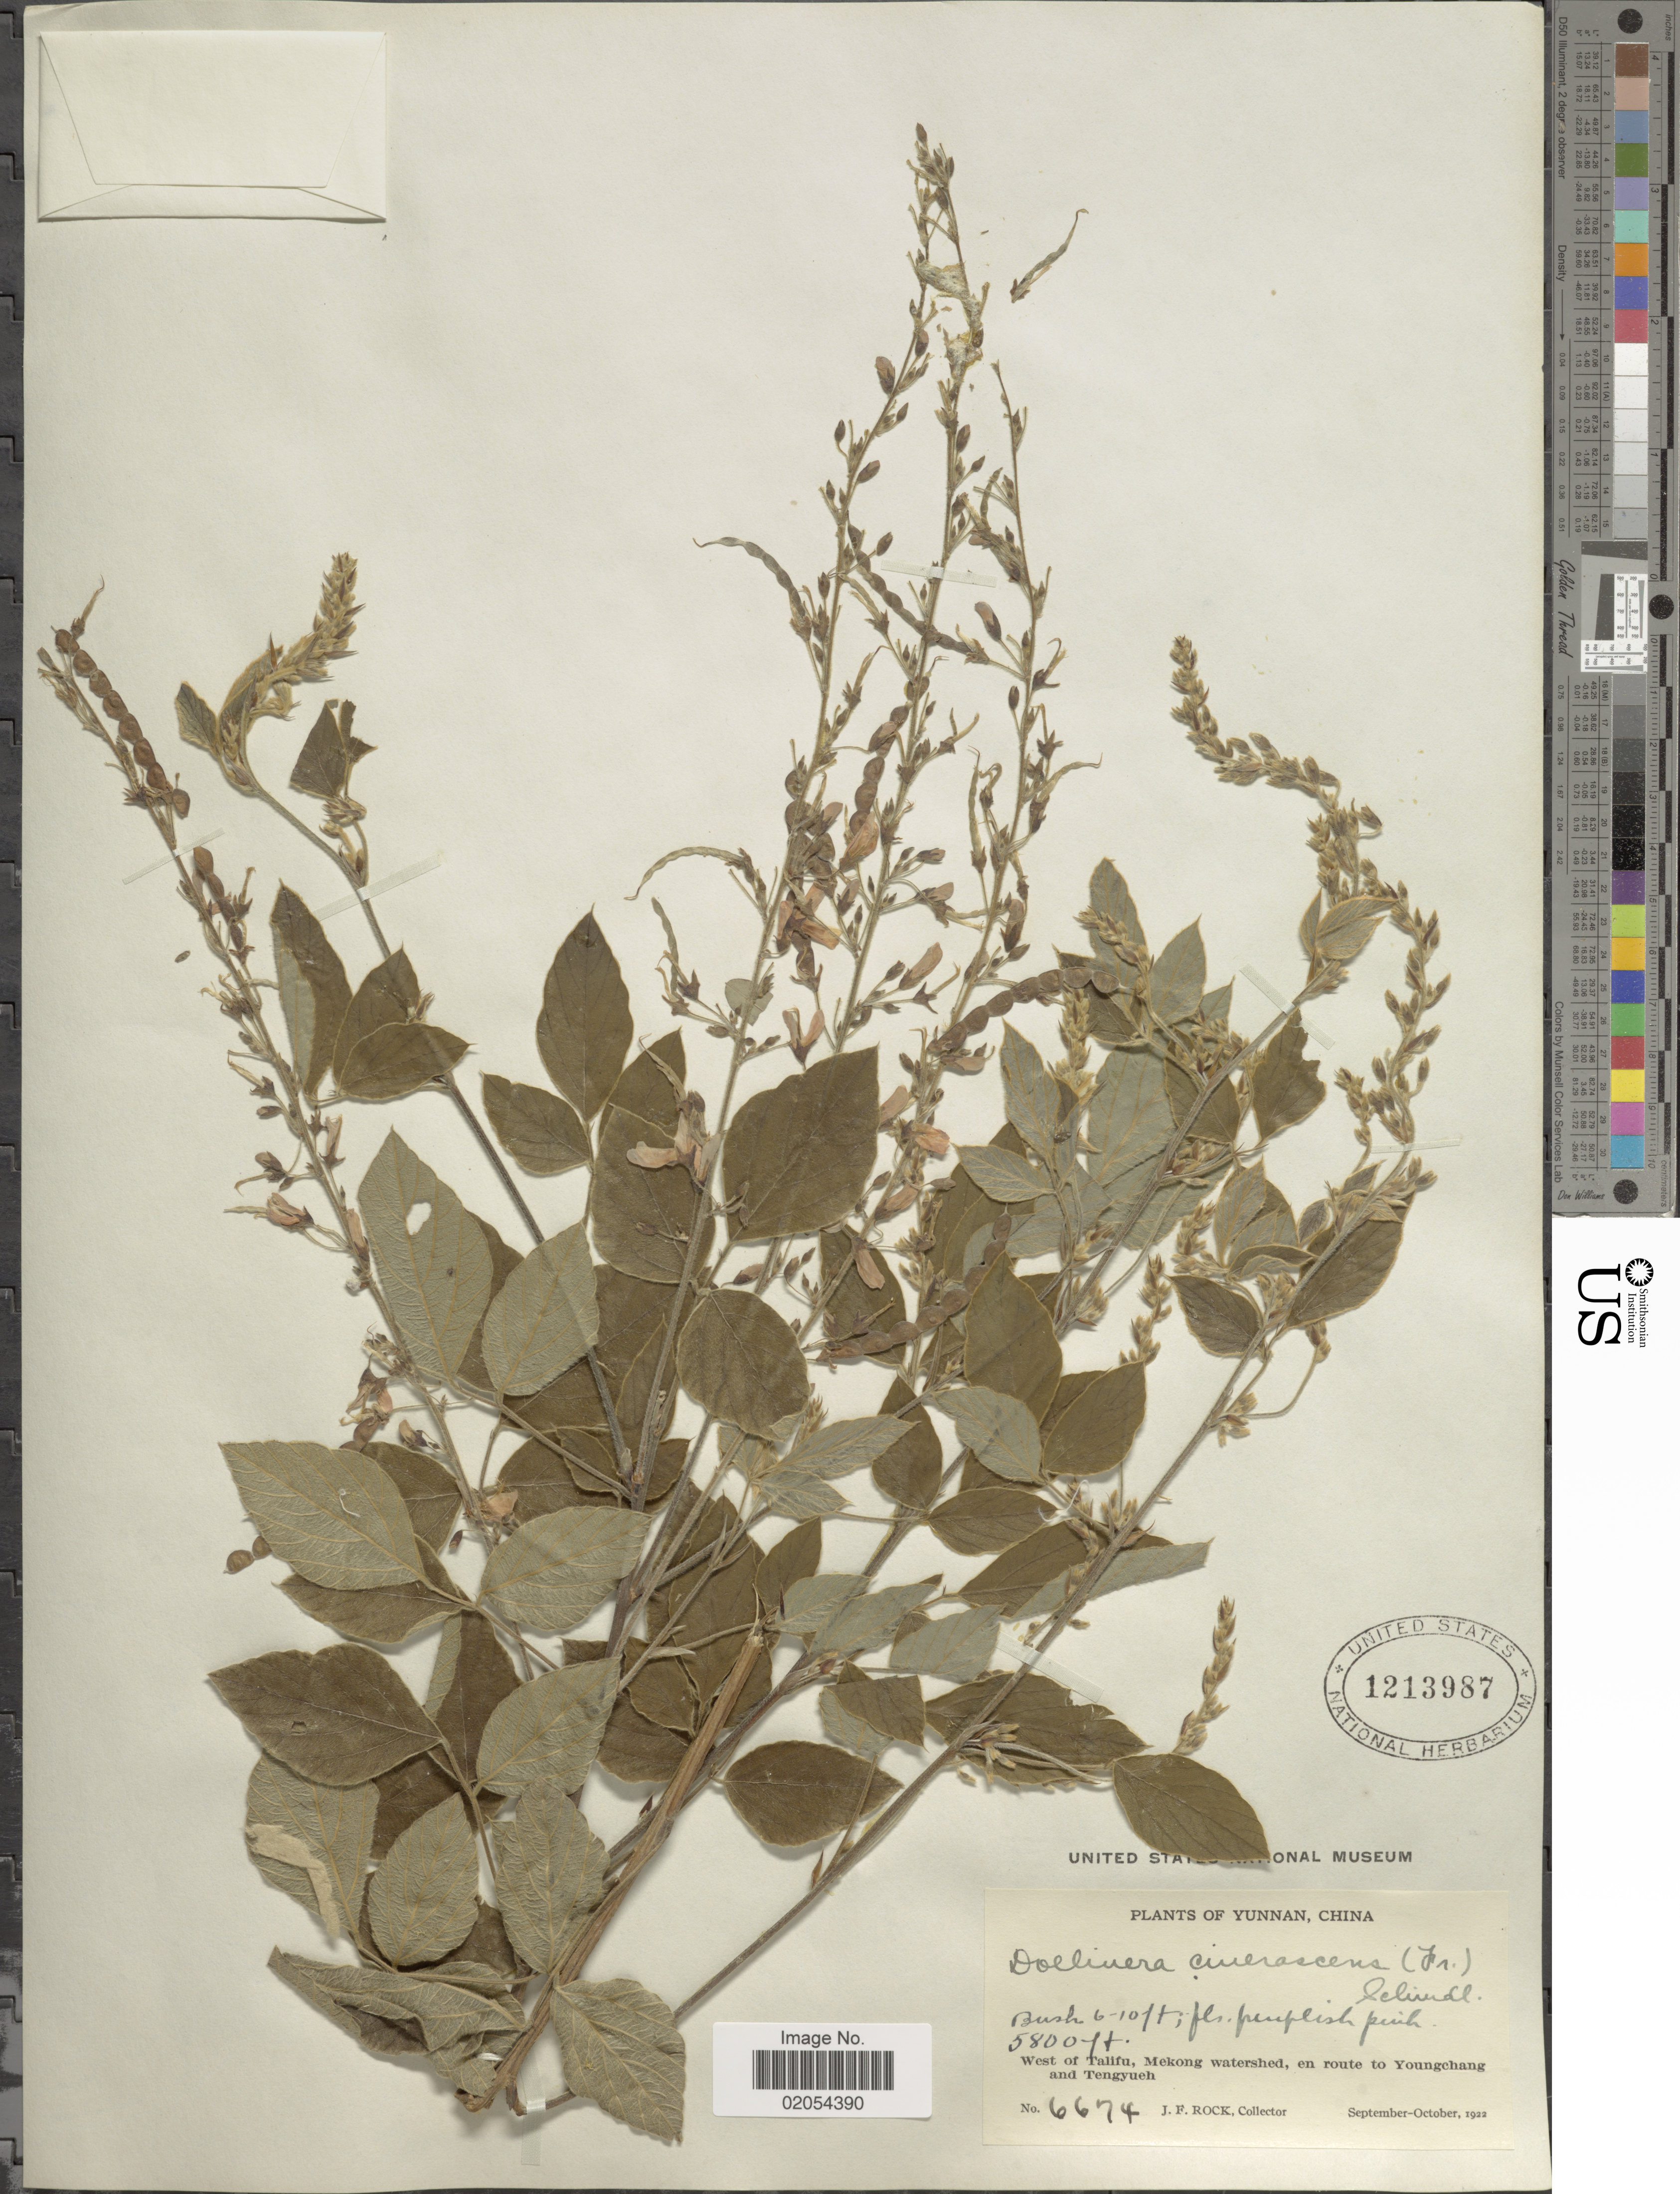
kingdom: Plantae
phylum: Tracheophyta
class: Magnoliopsida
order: Fabales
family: Fabaceae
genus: Desmodium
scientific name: Desmodium cinerascens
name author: A. Gray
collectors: J. Rock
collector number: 6674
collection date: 1922-09/1922-10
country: China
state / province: Yunnan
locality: West of Talifu, Mekong watershed, en route to Youngchang and Tengyueh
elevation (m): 1768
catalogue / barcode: US 1213987